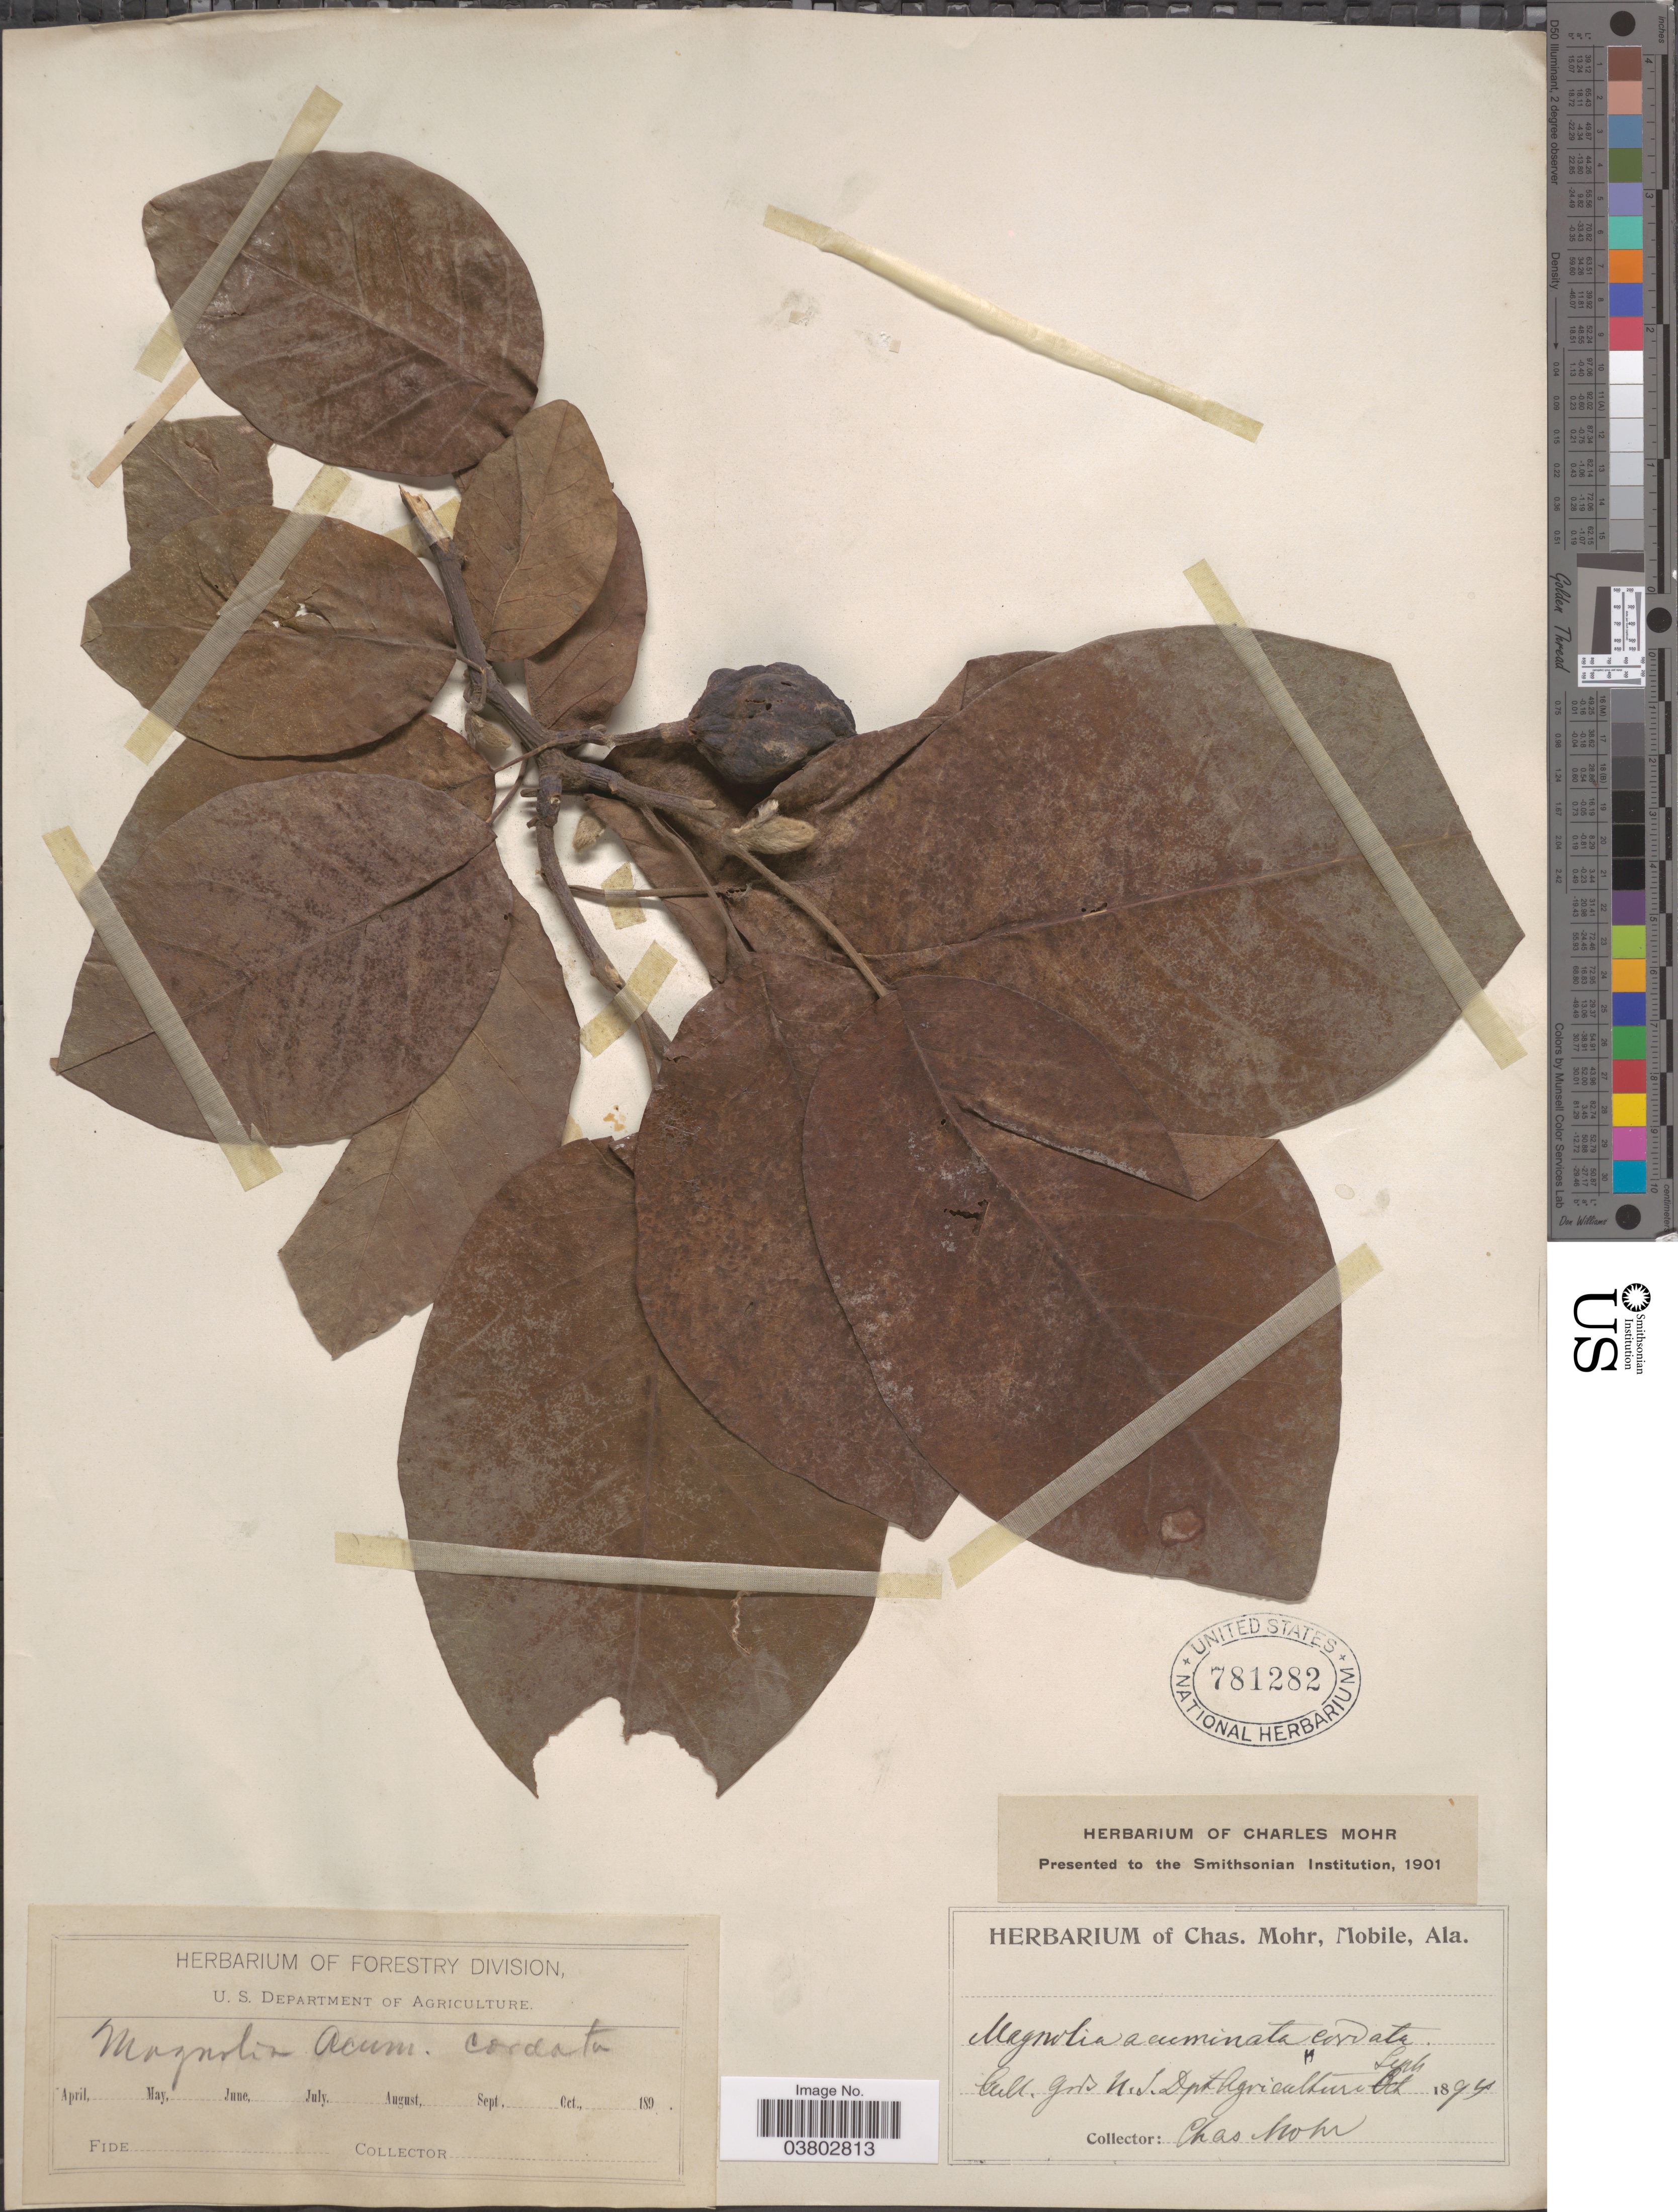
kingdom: Plantae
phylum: Tracheophyta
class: Magnoliopsida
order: Magnoliales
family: Magnoliaceae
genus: Magnolia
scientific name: Magnolia cordata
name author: Michx.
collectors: Mohr, C. T. (herbarium)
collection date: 1894-09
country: United States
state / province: Alabama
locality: Grds U.S. Dpt. Agriculture.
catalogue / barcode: US 781282